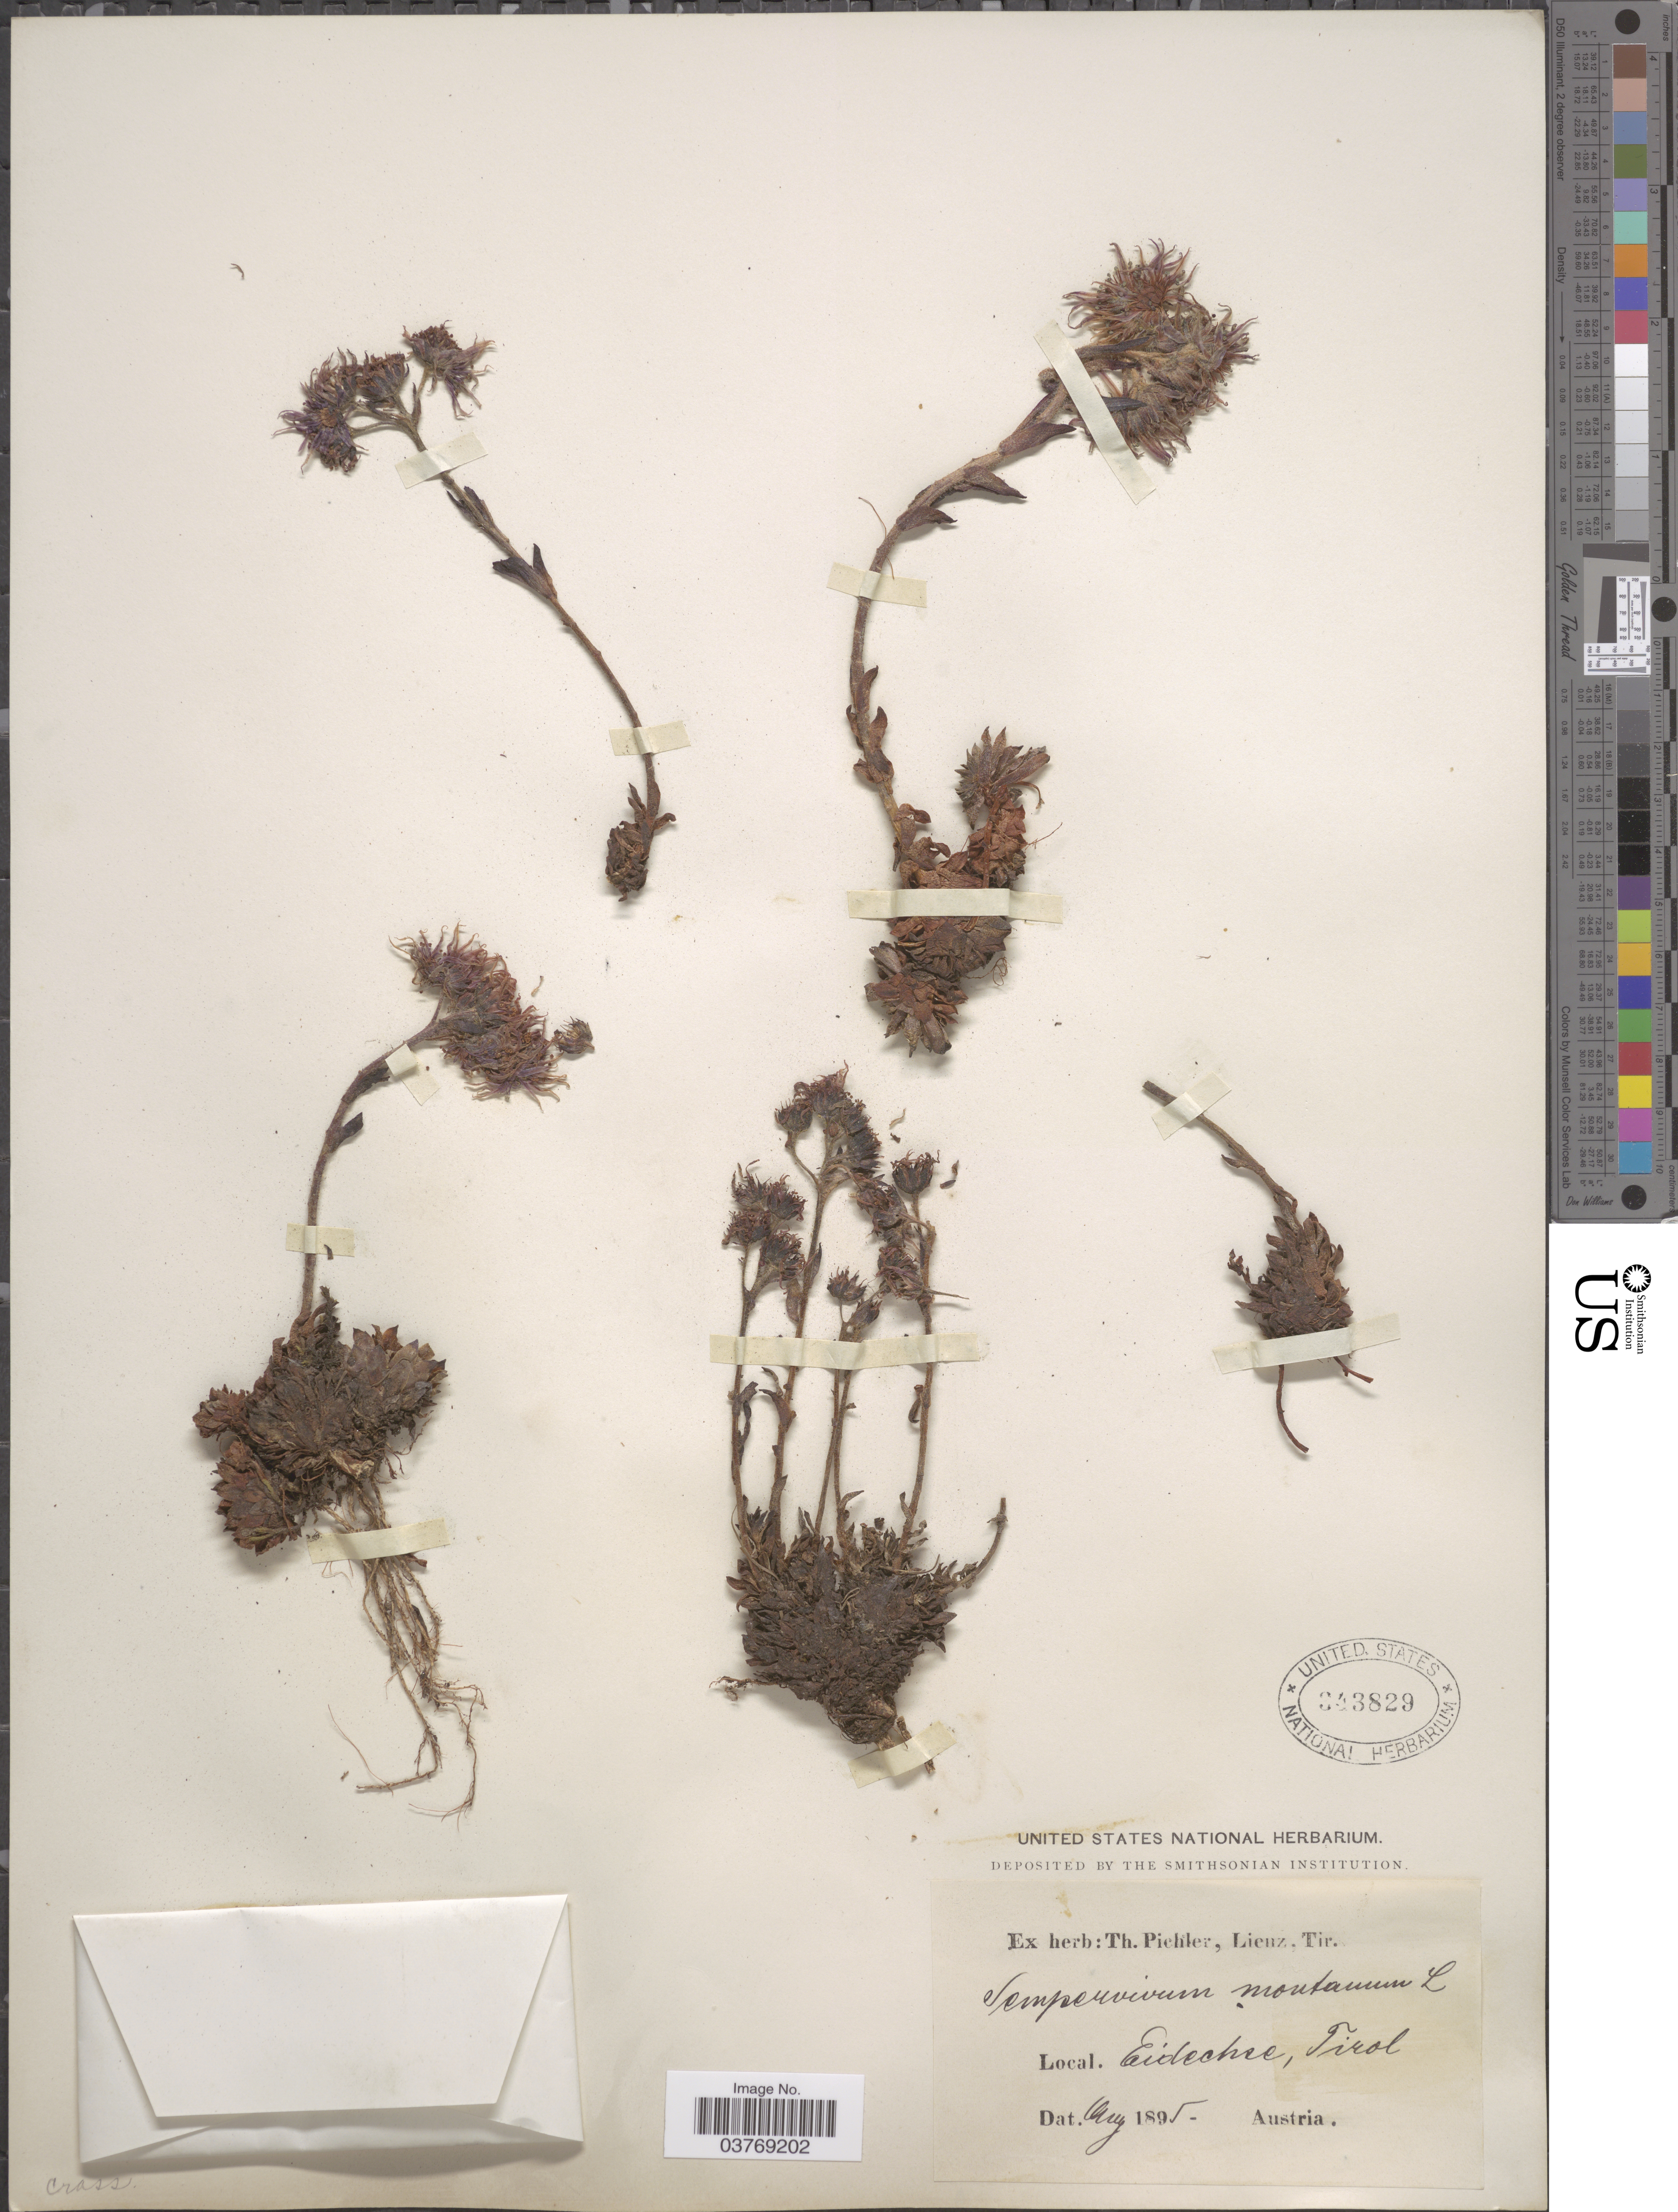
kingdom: Plantae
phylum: Tracheophyta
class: Magnoliopsida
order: Saxifragales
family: Crassulaceae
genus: Sempervivum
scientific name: Sempervivum montanum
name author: L.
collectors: ex herb. T. Pichler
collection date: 1895-08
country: Austria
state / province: Tirol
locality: Eidechse.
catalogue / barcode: US 343829